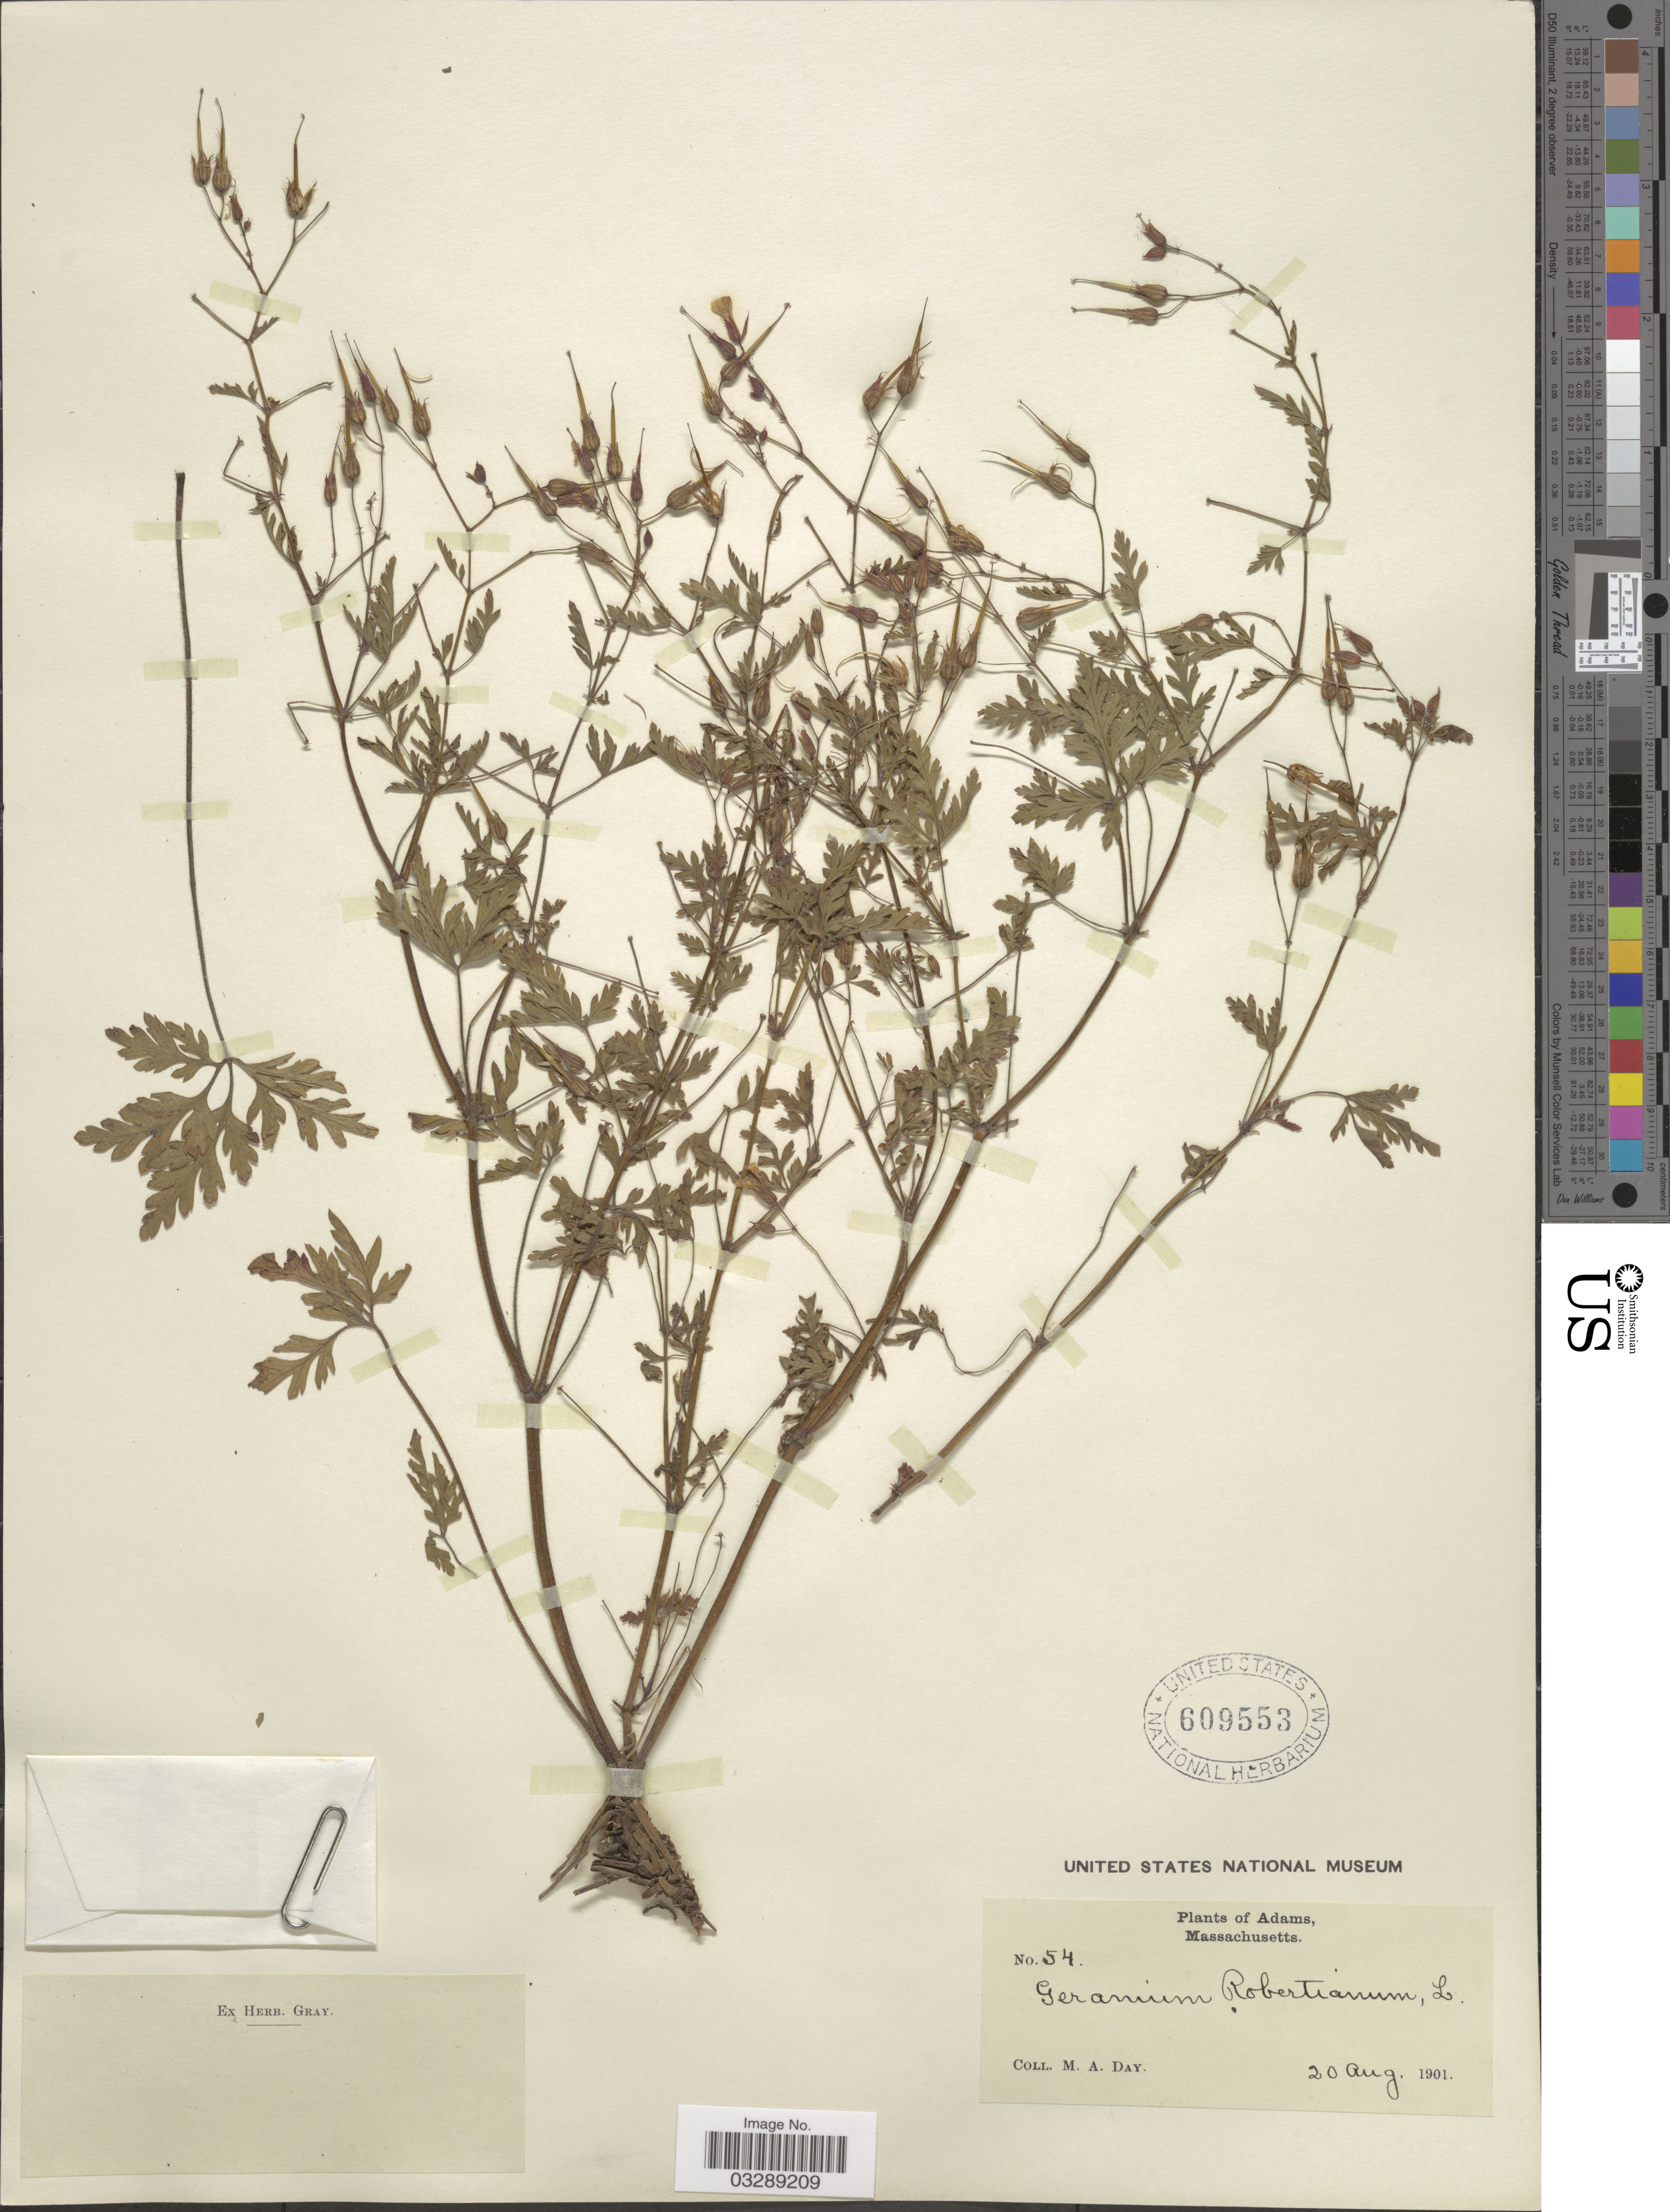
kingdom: Plantae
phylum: Tracheophyta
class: Magnoliopsida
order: Geraniales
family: Geraniaceae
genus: Geranium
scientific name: Geranium robertianum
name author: L.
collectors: M. Day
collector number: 54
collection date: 1901-08-20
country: United States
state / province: Massachusetts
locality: Adams.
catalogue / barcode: US 609553